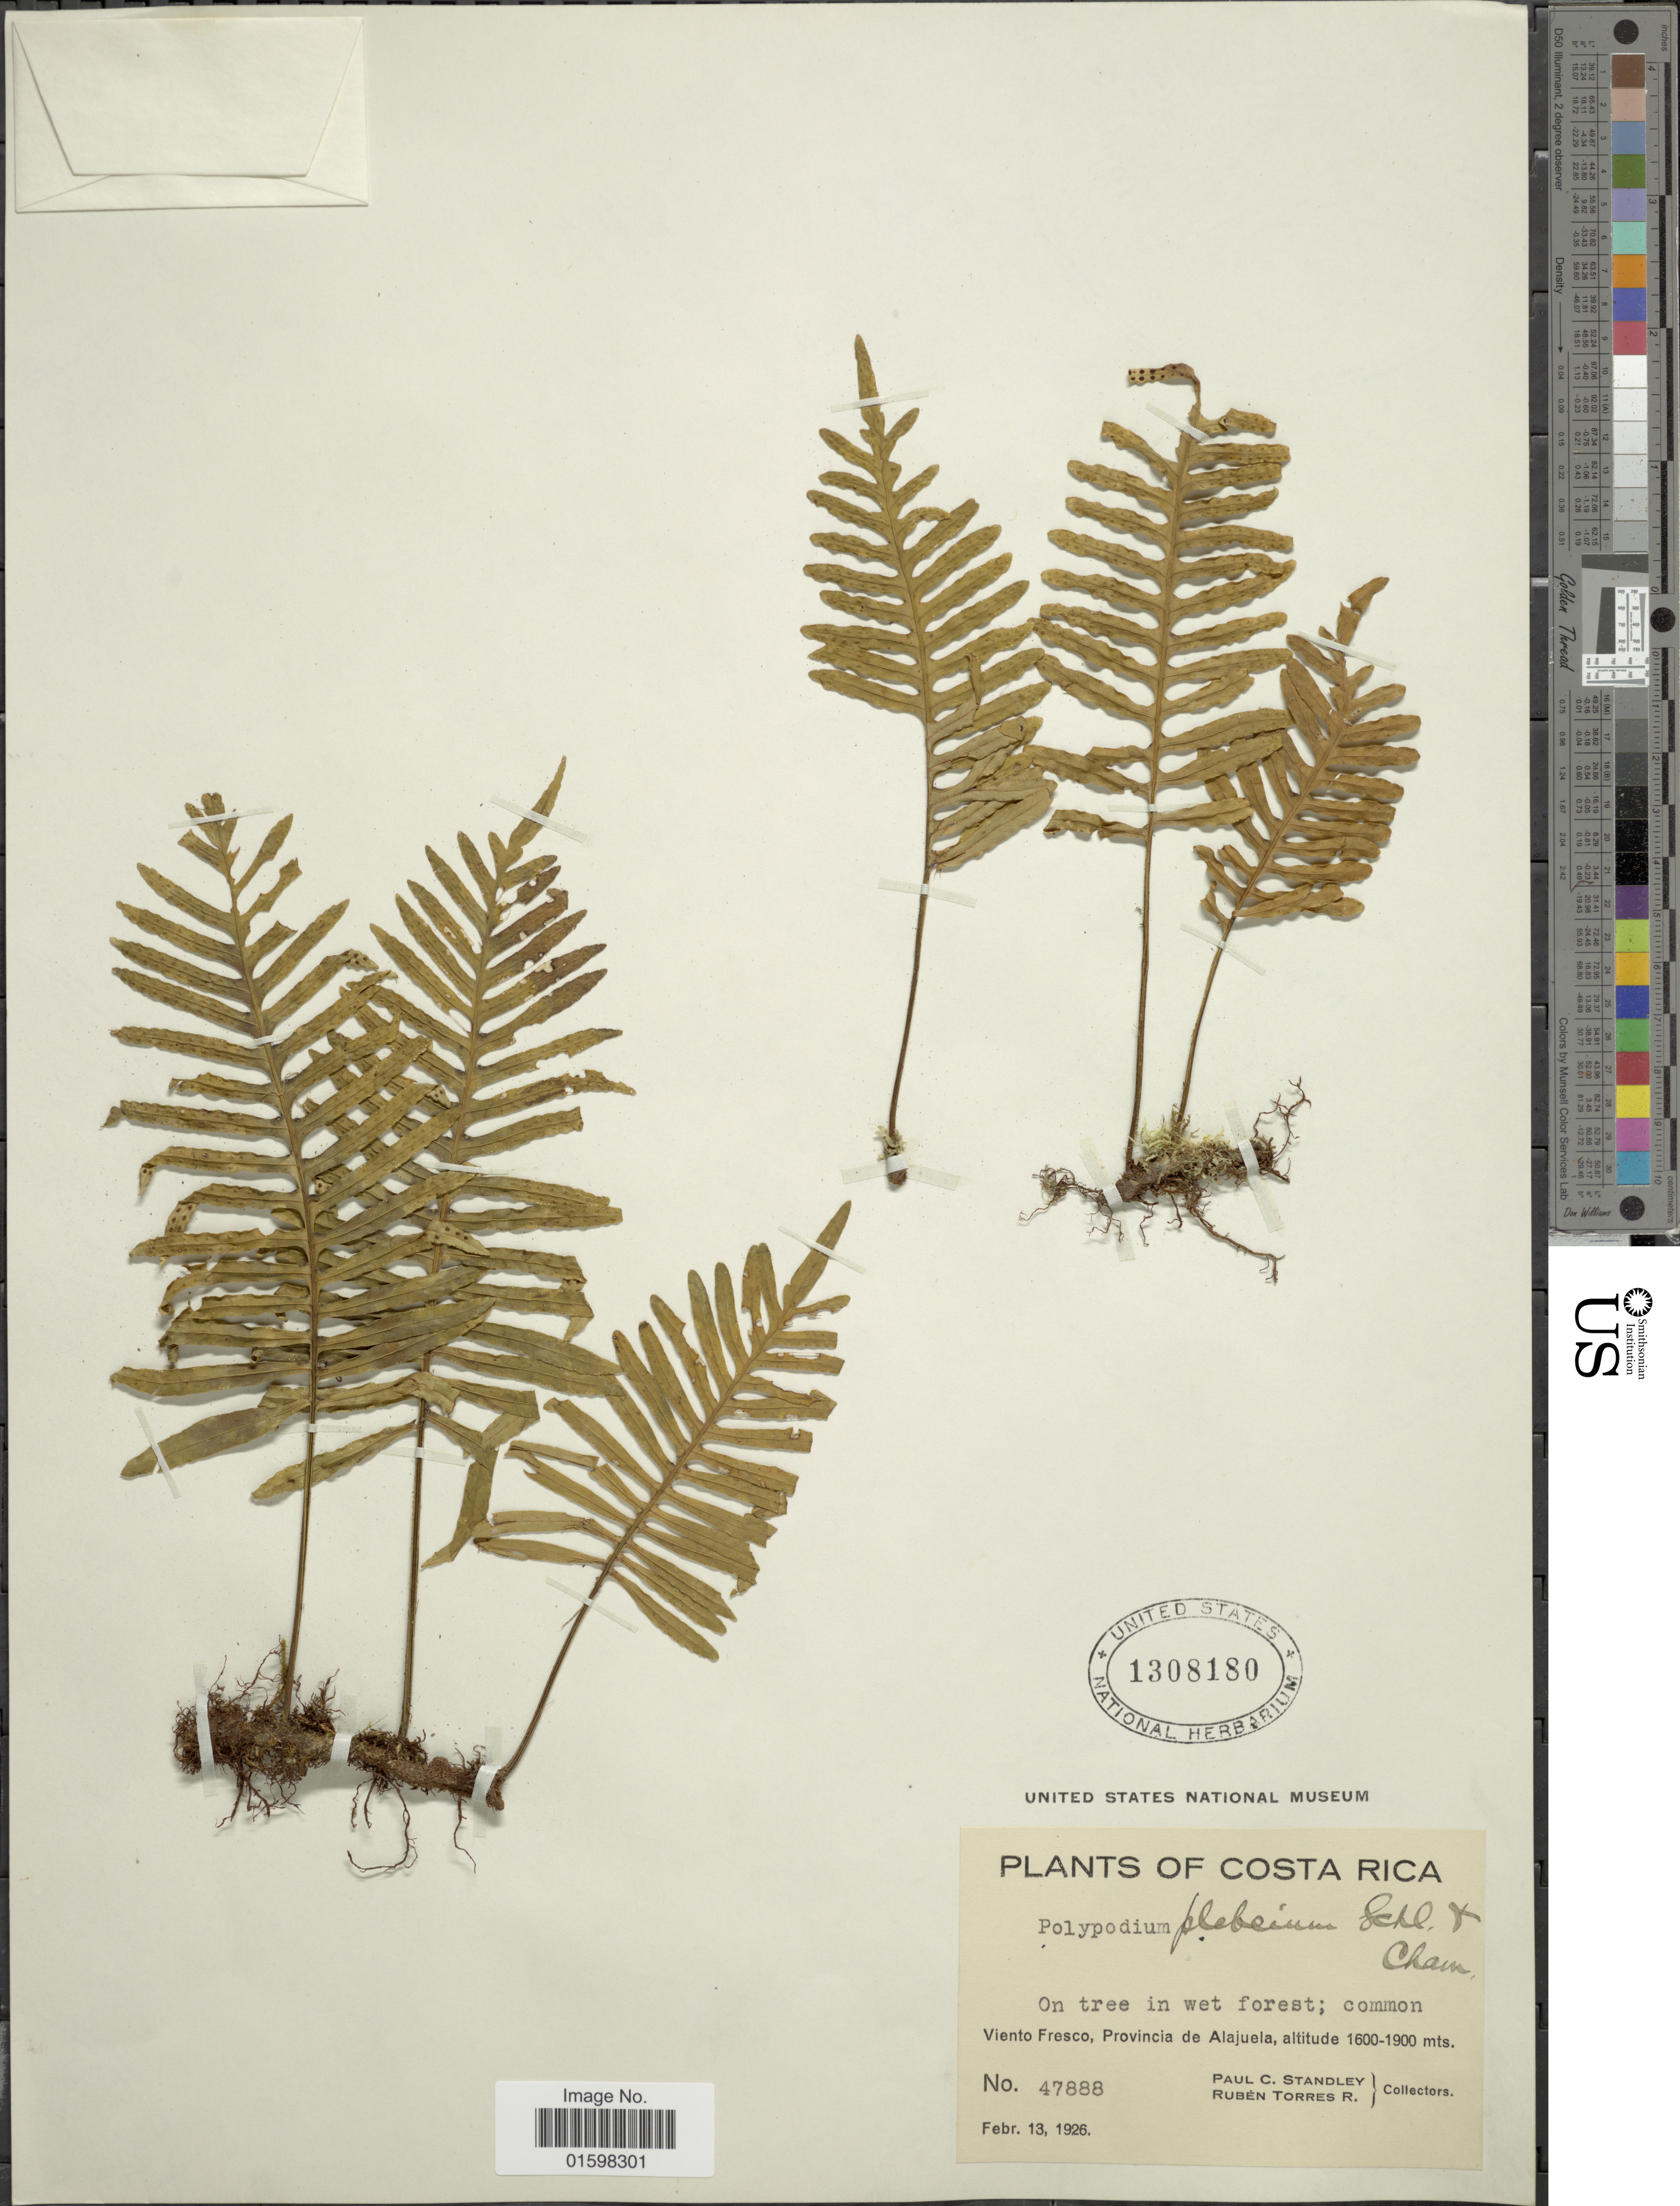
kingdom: Plantae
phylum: Tracheophyta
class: Polypodiopsida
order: Polypodiales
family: Polypodiaceae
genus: Pleopeltis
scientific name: Pleopeltis plebeia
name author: (Schltdl. ex Cham.) A.R. Sm. & Tejero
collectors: P. C. Standley & R. Torres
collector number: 47888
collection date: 1926-02-13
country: Costa Rica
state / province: Alajuela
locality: Viento Fresco, Provincia de Alajuela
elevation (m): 1600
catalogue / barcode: US 1308180